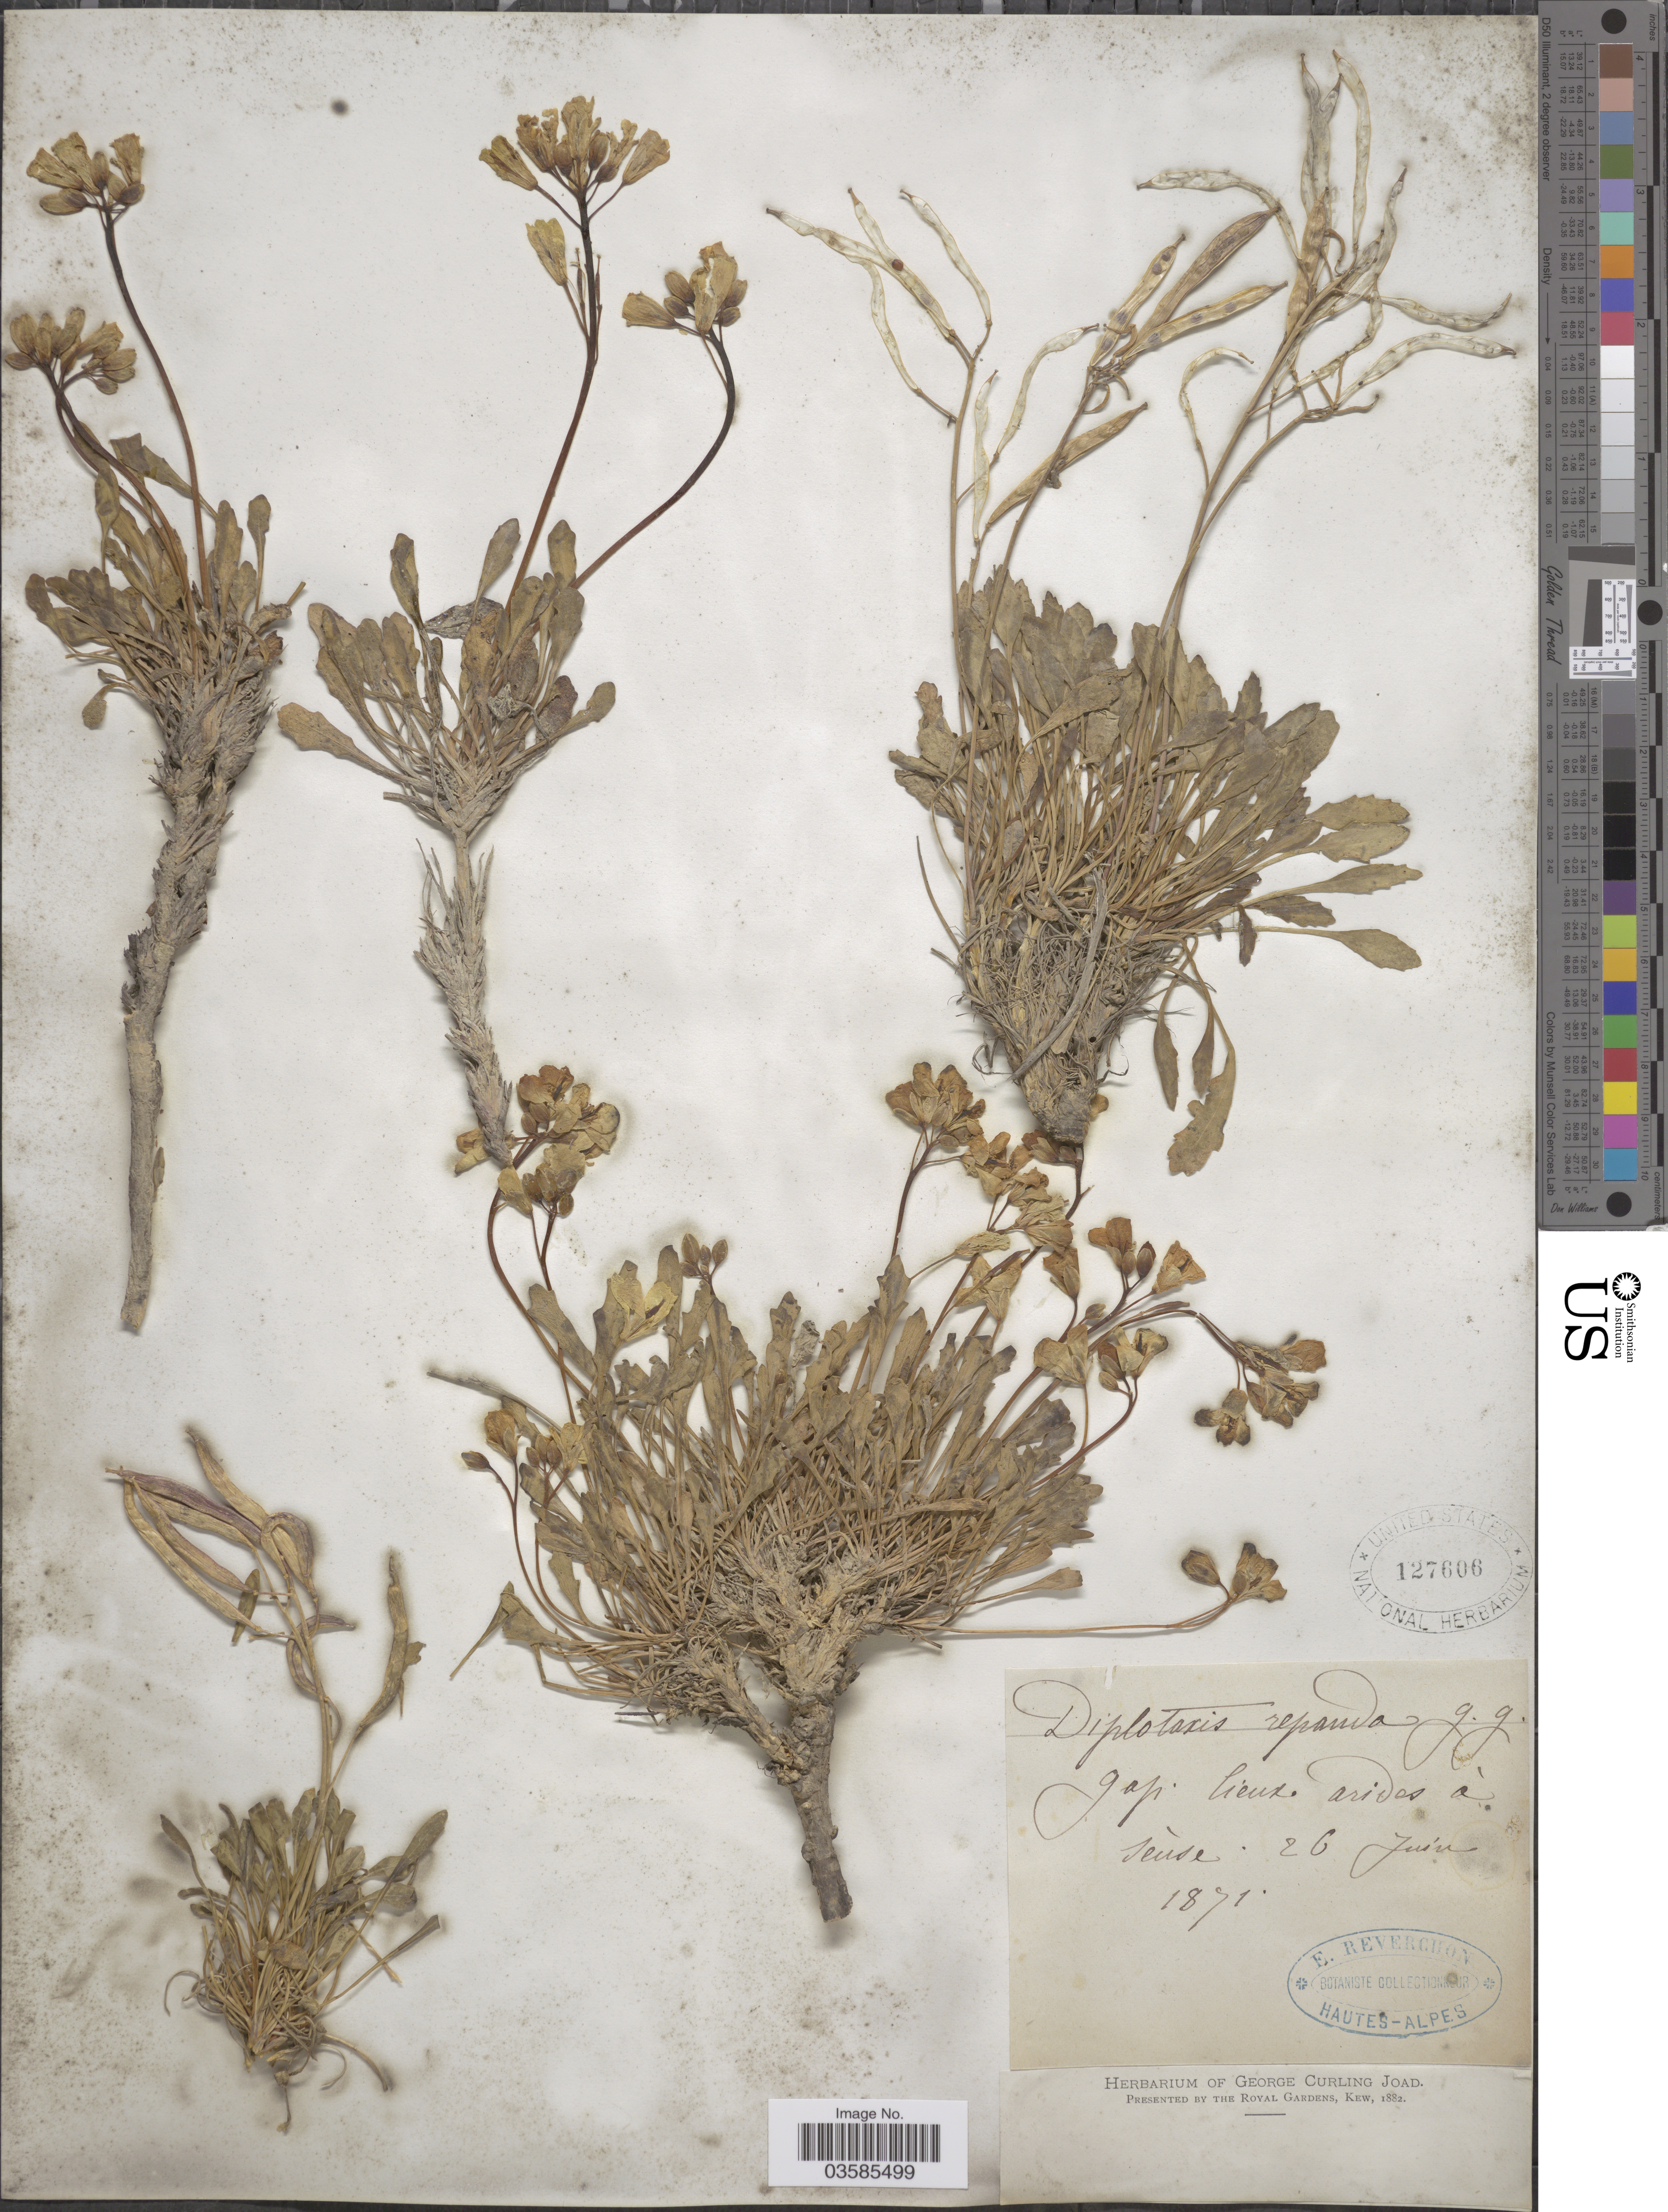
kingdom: Plantae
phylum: Tracheophyta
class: Magnoliopsida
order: Brassicales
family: Brassicaceae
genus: Brassica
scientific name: Brassica repanda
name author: (Willd.) DC.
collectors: E. Reverchon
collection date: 1871-06-26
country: France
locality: Gap. Lieux arides a Seuse.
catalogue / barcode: US 127606